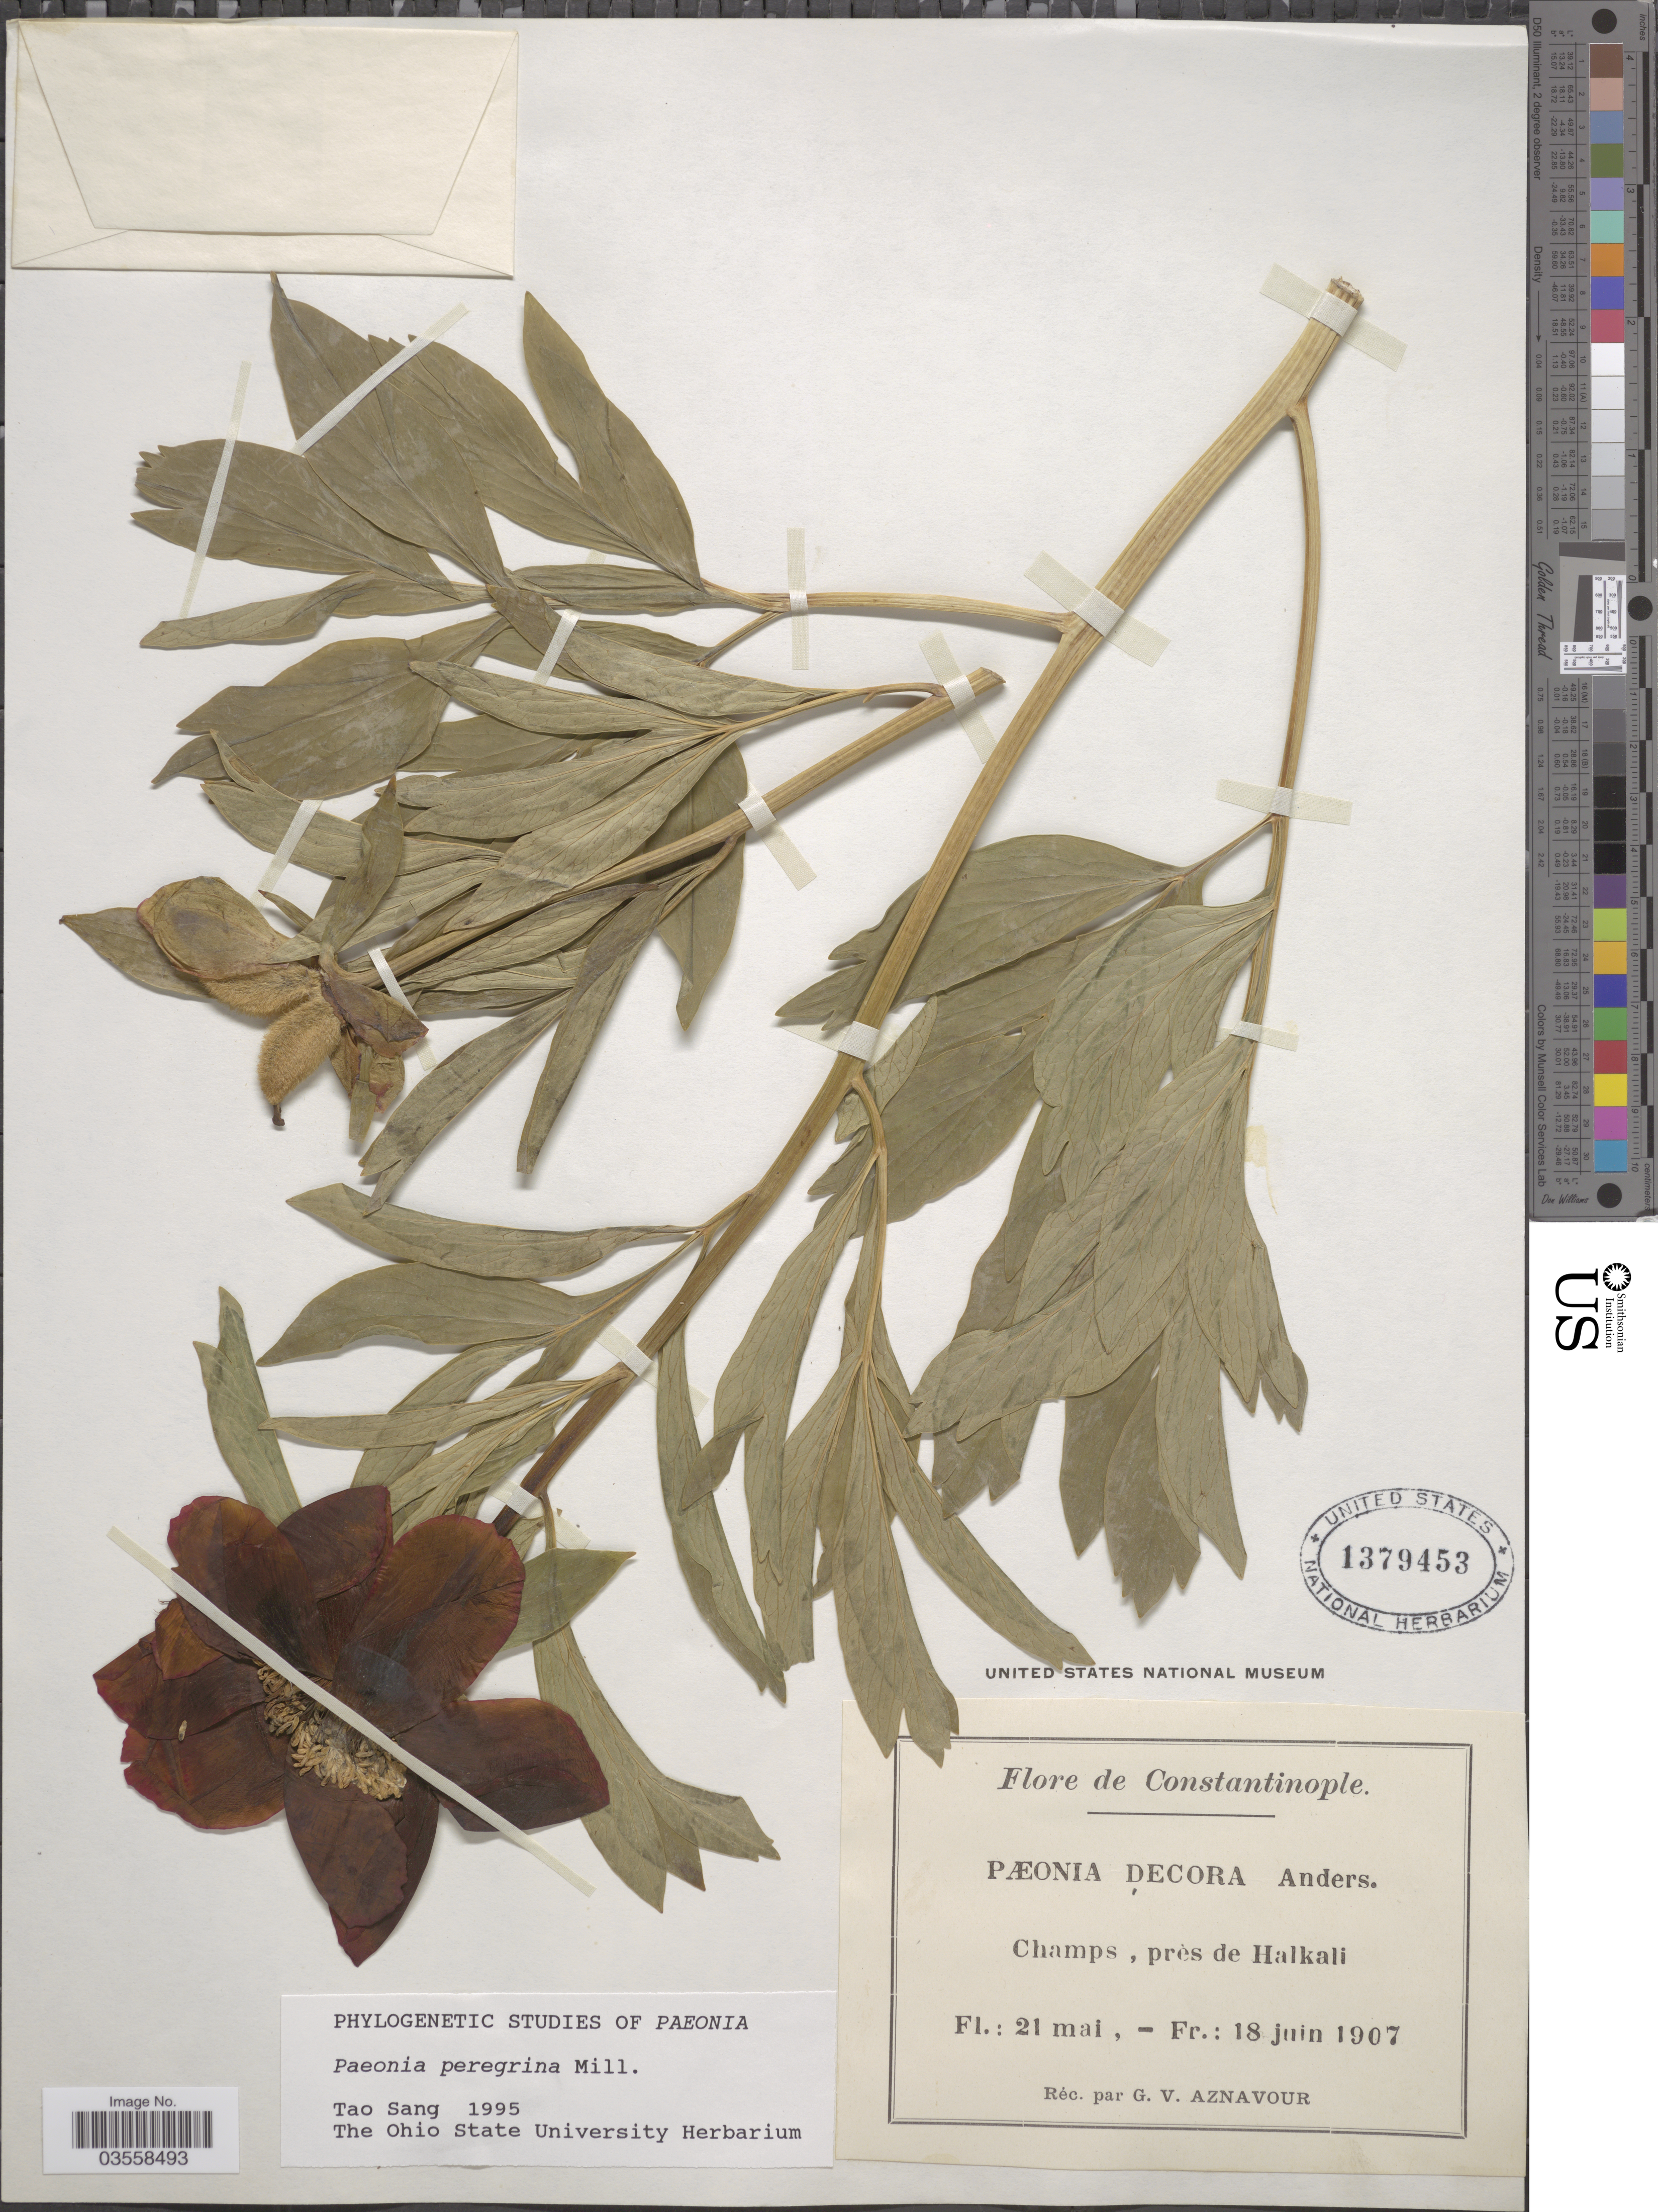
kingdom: Plantae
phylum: Tracheophyta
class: Magnoliopsida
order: Saxifragales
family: Paeoniaceae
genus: Paeonia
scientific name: Paeonia peregrina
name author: Mill.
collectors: G. V. Aznavour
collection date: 1907-05-21/1907-06-18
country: Turkey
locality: Constantinople. Champs près de Halkali.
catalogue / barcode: US 1379453